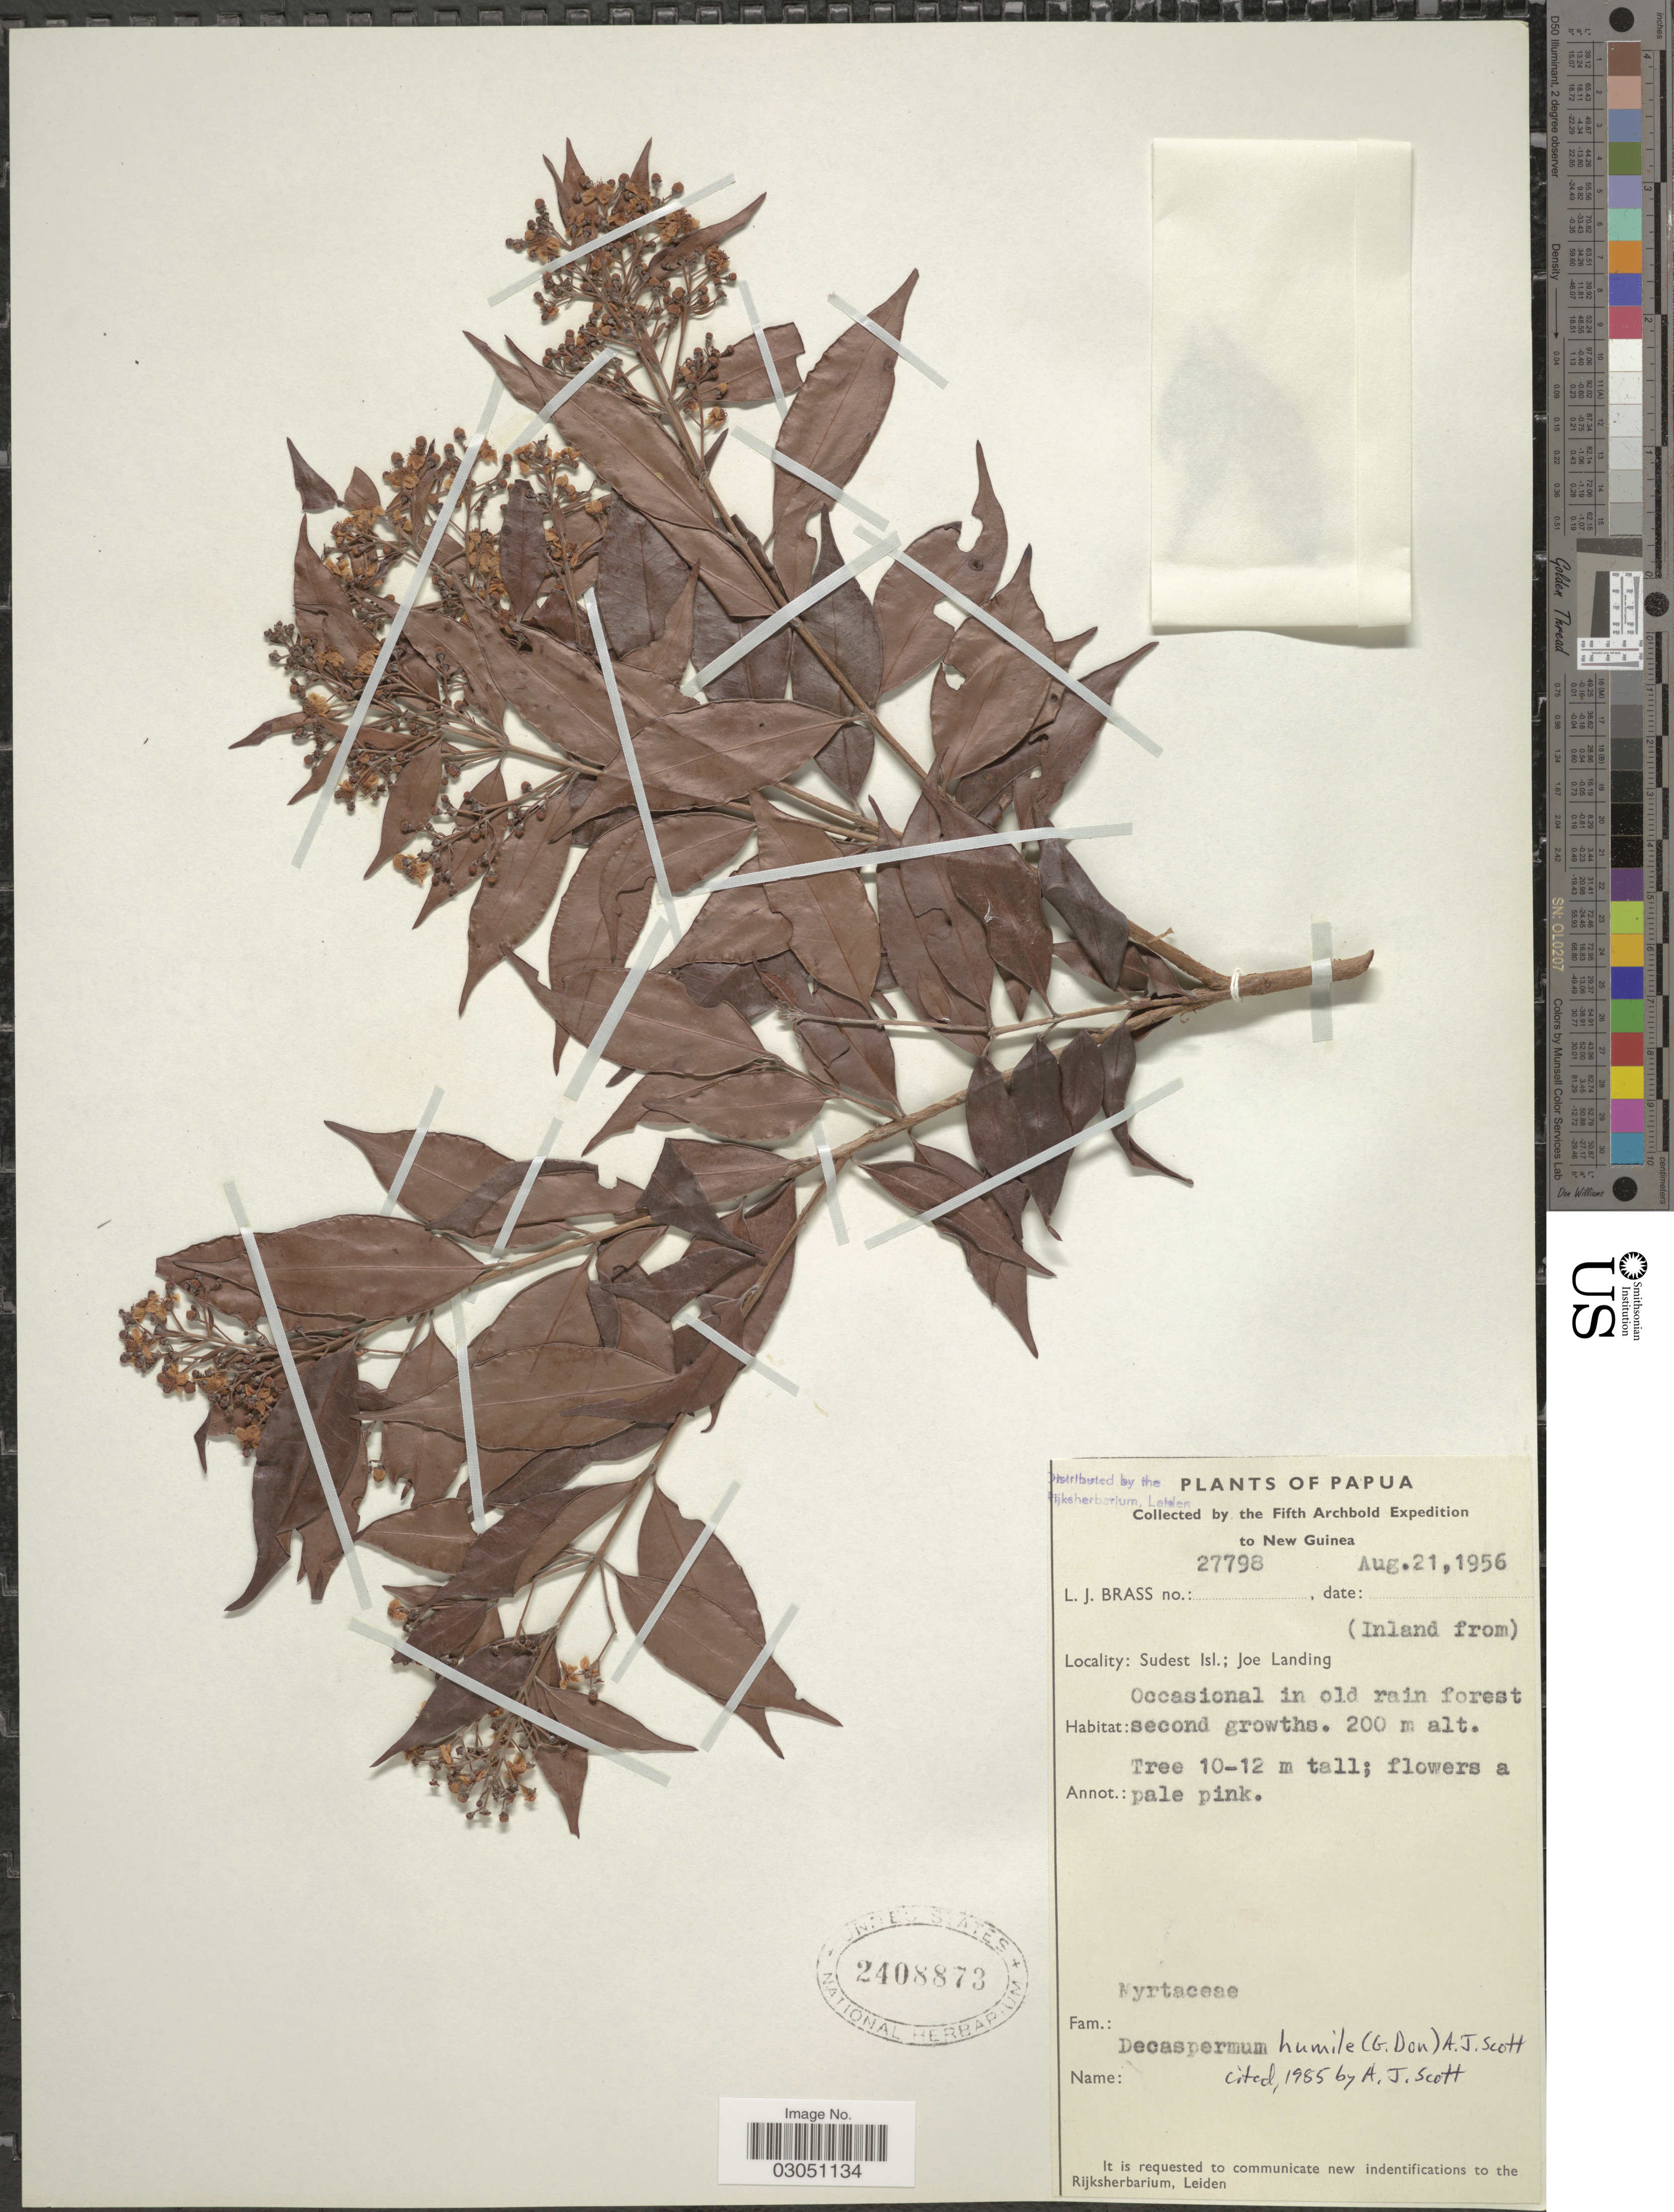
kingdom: Plantae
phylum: Tracheophyta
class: Magnoliopsida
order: Myrtales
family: Myrtaceae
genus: Decaspermum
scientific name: Decaspermum humile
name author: (Sweet ex G. Don) A.J. Scott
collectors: L. J. Brass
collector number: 27798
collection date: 1956-08-21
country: Papua New Guinea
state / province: Milne Bay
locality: Papua. New Guinea. Sudest Isl.; Joe Landing.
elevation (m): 200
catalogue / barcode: US 2408873